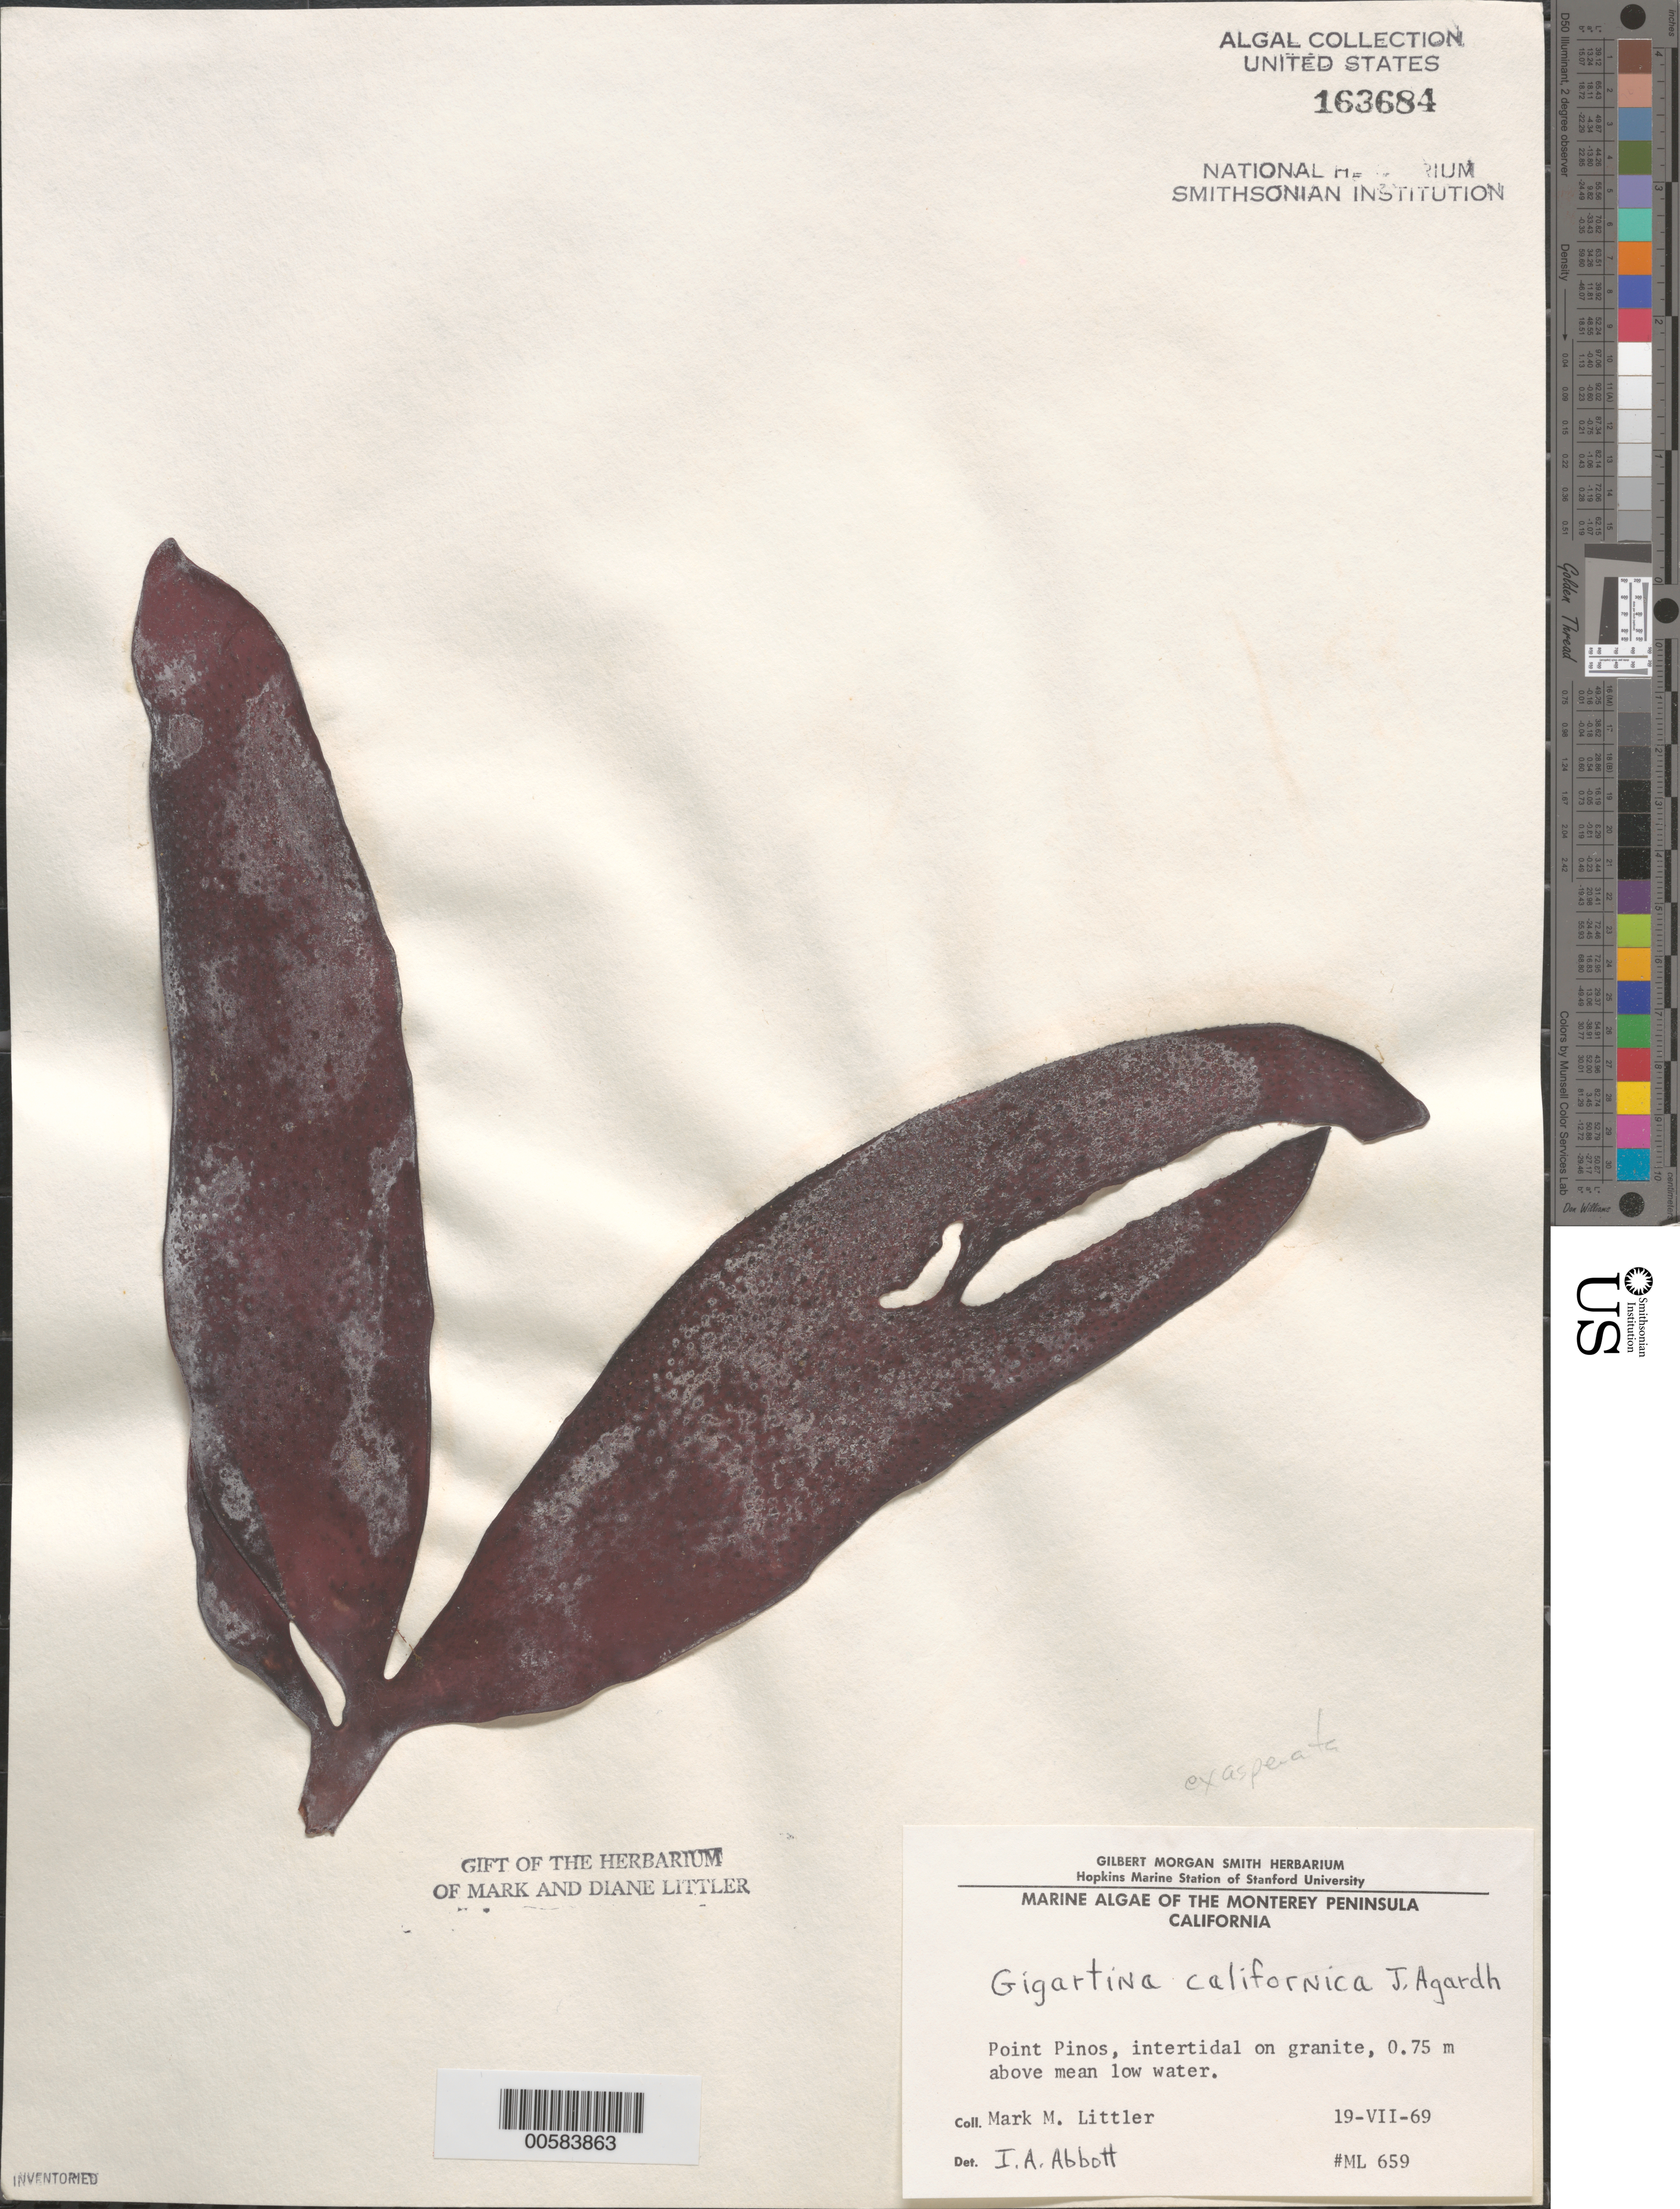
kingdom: Plantae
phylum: Rhodophyta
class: Florideophyceae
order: Gigartinales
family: Gigartinaceae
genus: Chondracanthus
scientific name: Chondracanthus corymbiferus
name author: (Kütz.) Guiry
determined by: Algae name updating Project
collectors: M. M. Littler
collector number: ML 659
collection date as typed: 19 Jul 1969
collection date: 1969-07-19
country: United States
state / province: California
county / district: Monterey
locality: Point Pinos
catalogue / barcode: US 163684